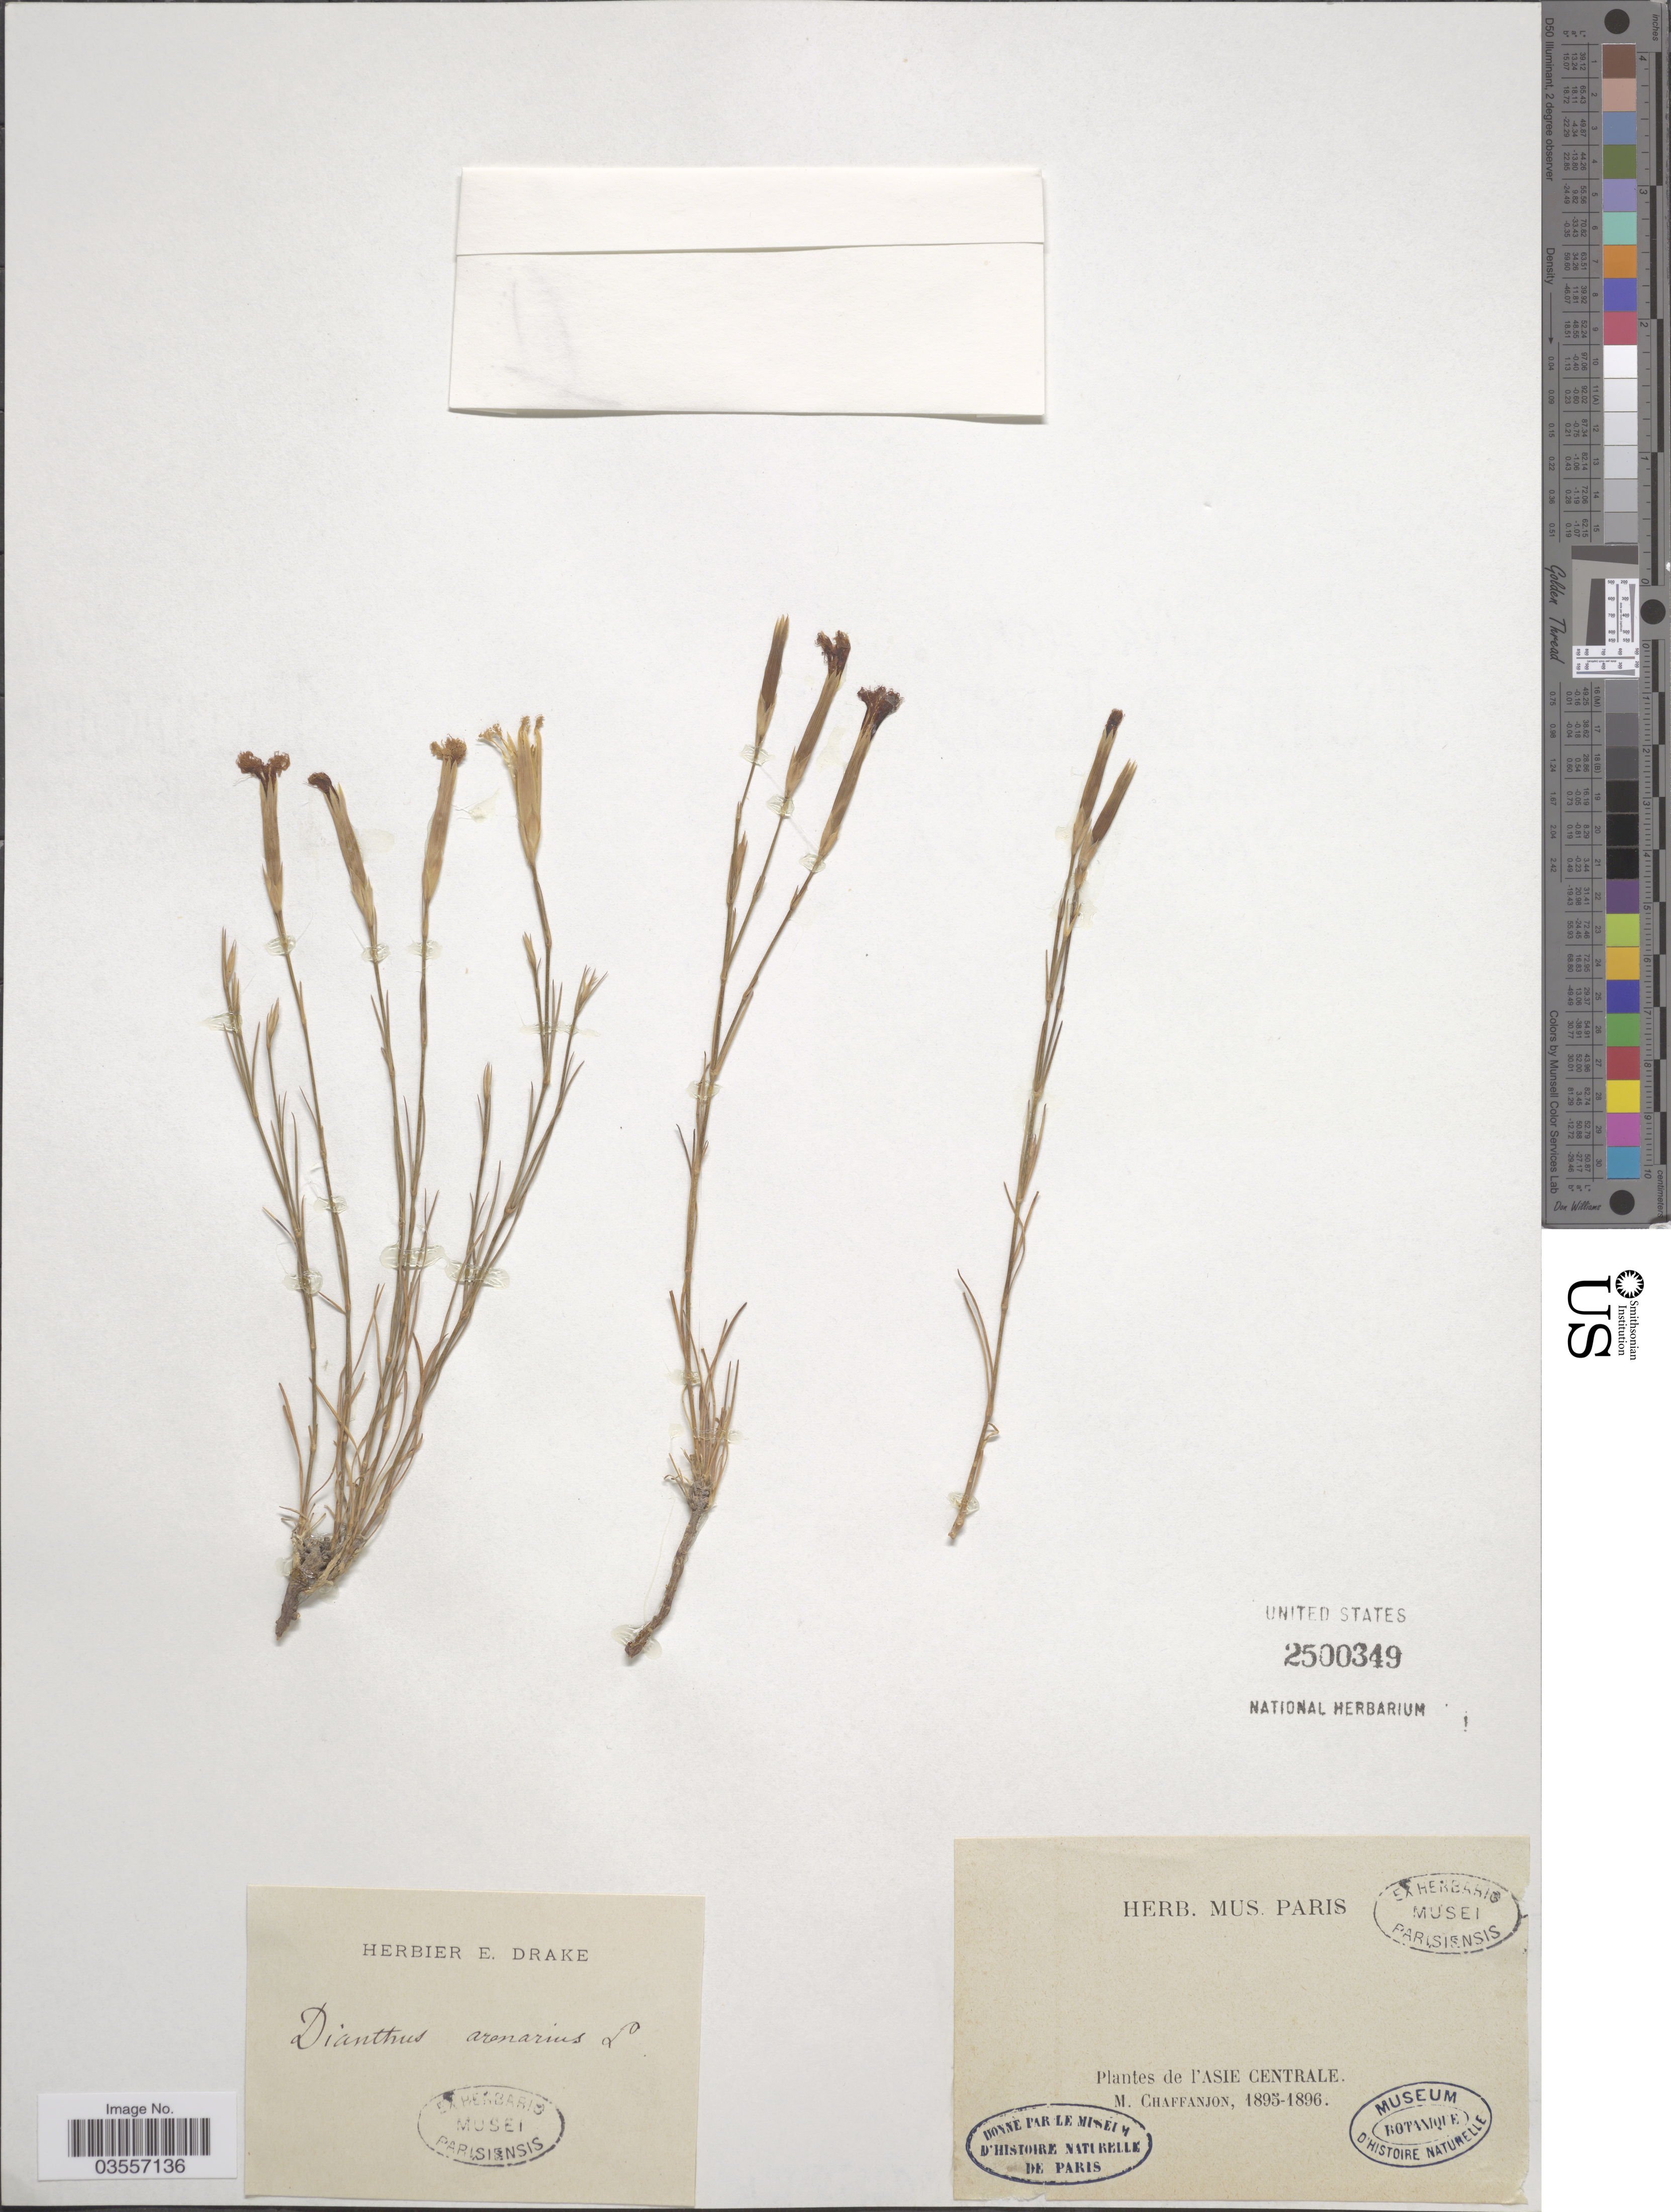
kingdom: Plantae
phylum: Tracheophyta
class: Magnoliopsida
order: Caryophyllales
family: Caryophyllaceae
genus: Dianthus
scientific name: Dianthus arenarius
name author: L.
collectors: M. Chaffanjon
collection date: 1895/1896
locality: L'Asie Centrale.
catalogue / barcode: US 2500349